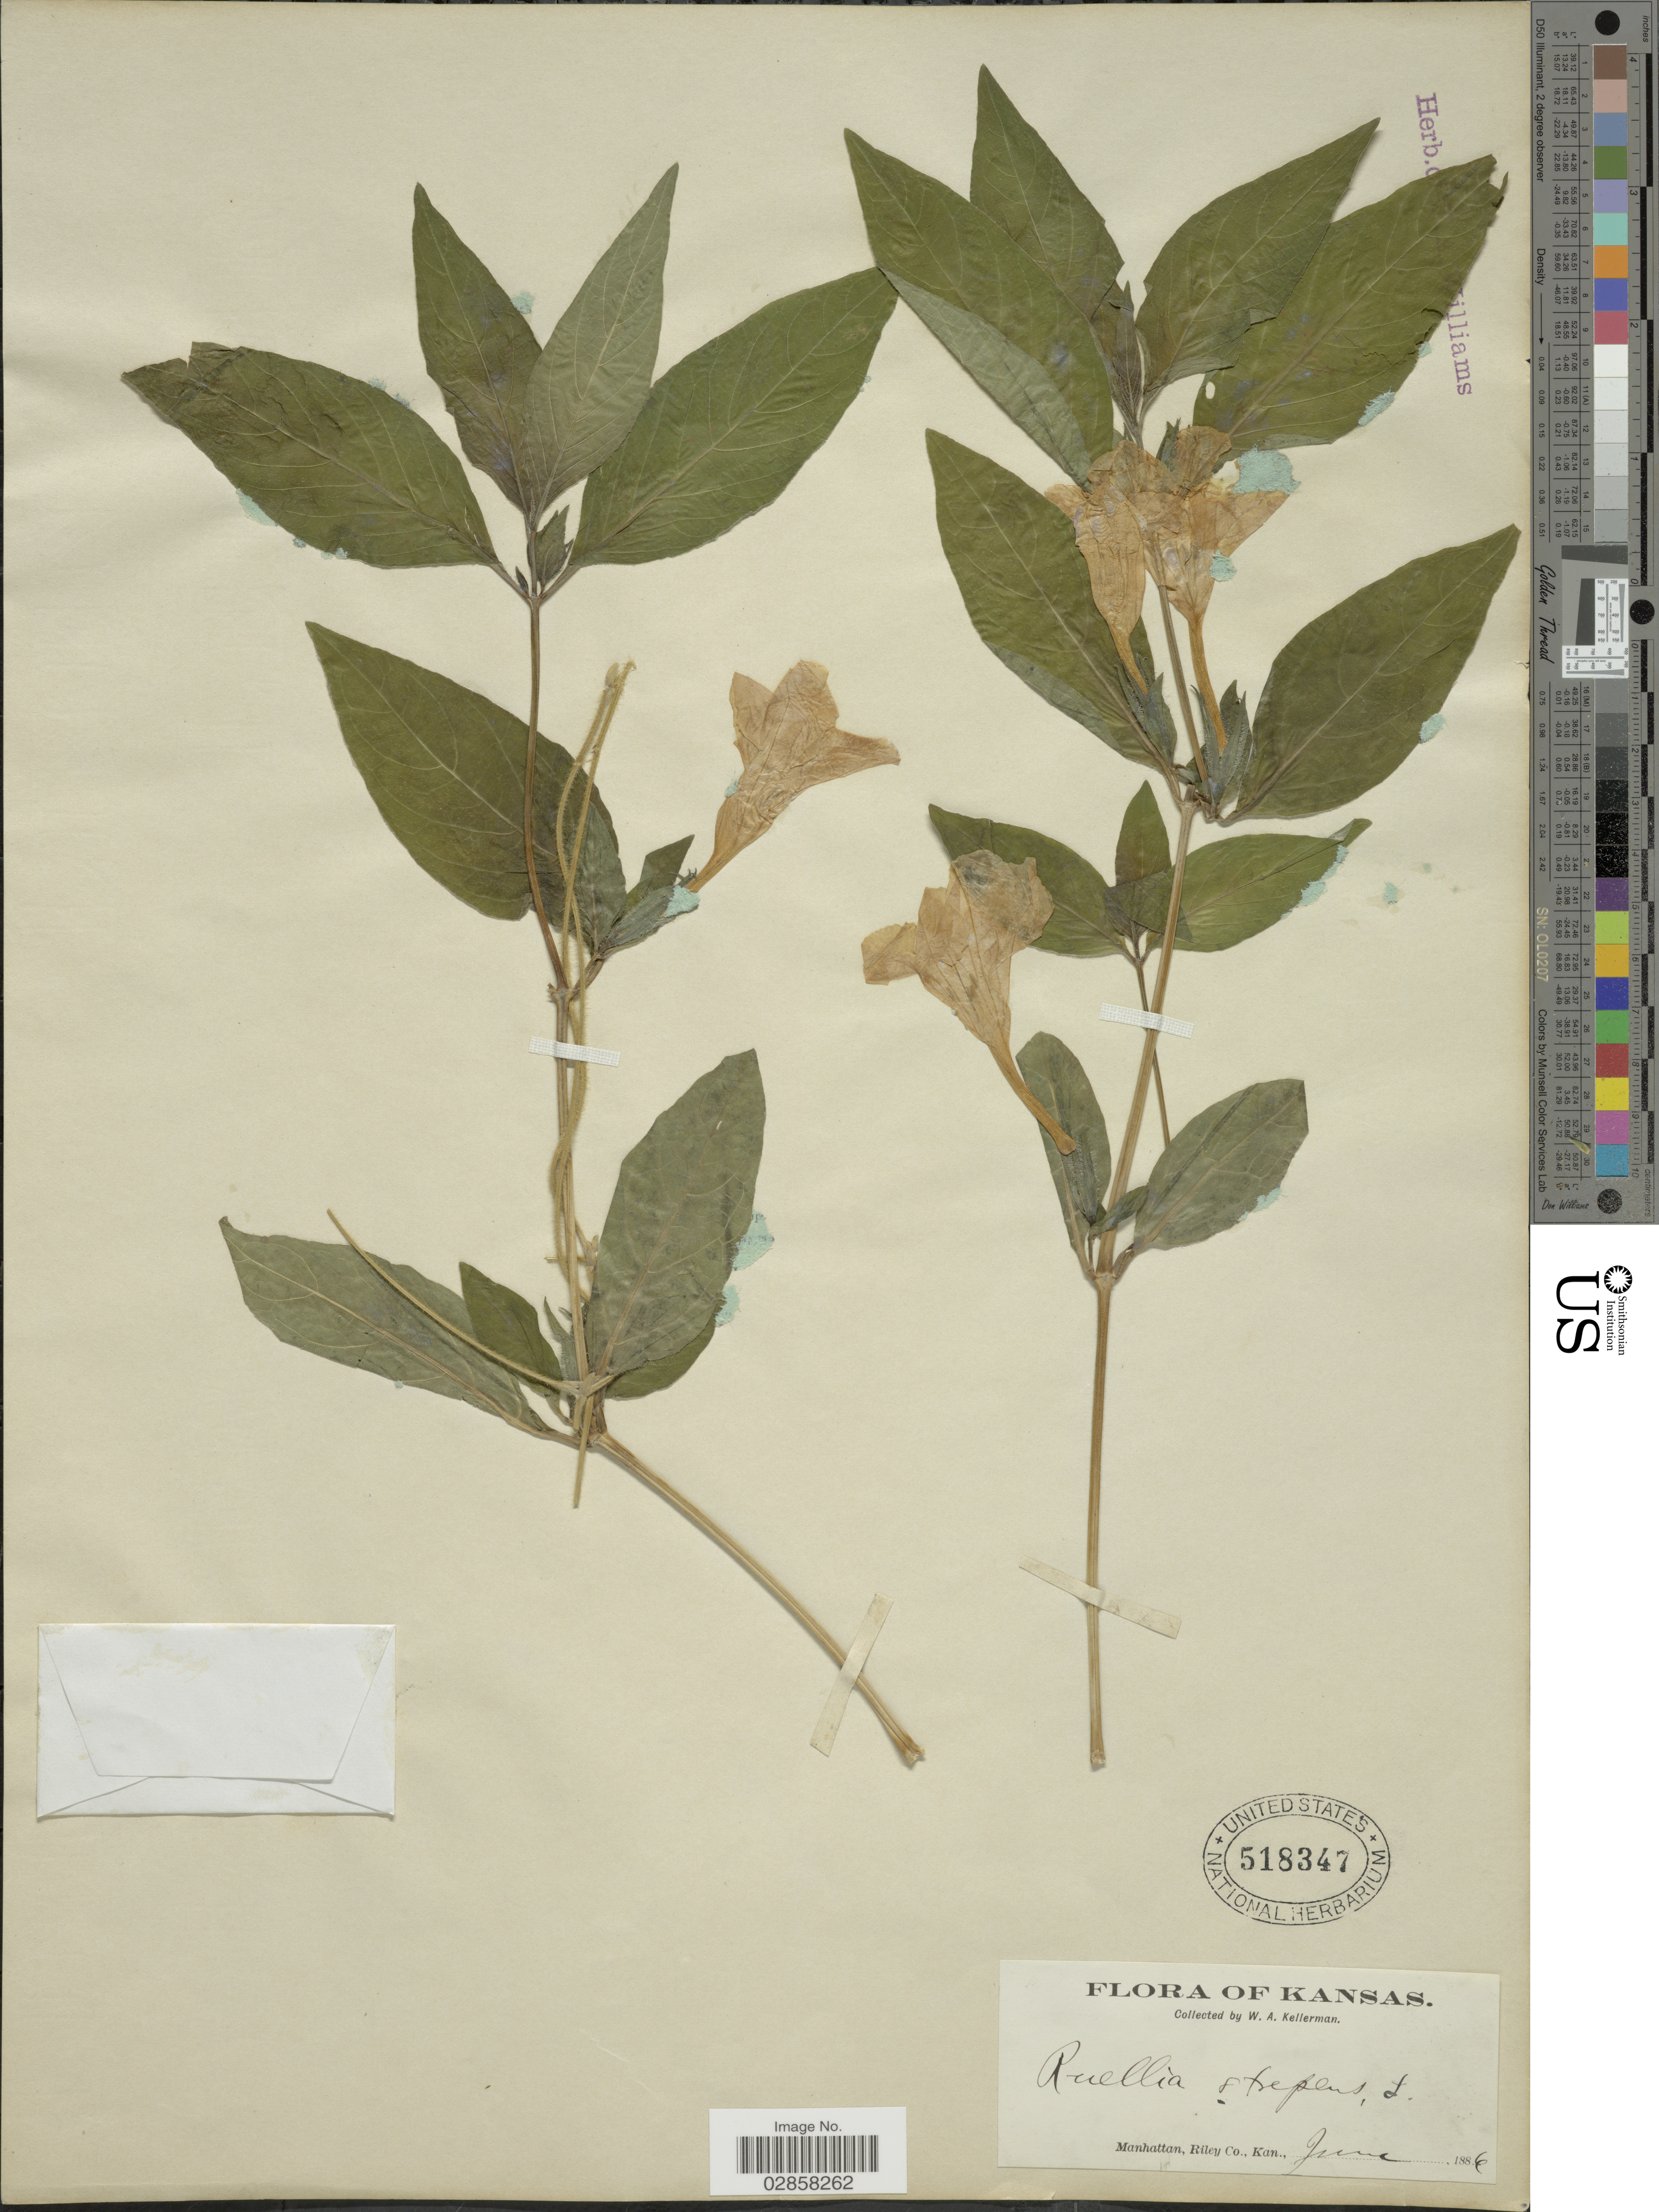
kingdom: Plantae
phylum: Tracheophyta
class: Magnoliopsida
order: Lamiales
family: Acanthaceae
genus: Ruellia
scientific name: Ruellia strepens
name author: L.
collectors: W. Kellerman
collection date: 1886-06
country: United States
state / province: Kansas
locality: Manhattan, Riley Co.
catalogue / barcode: US 518347